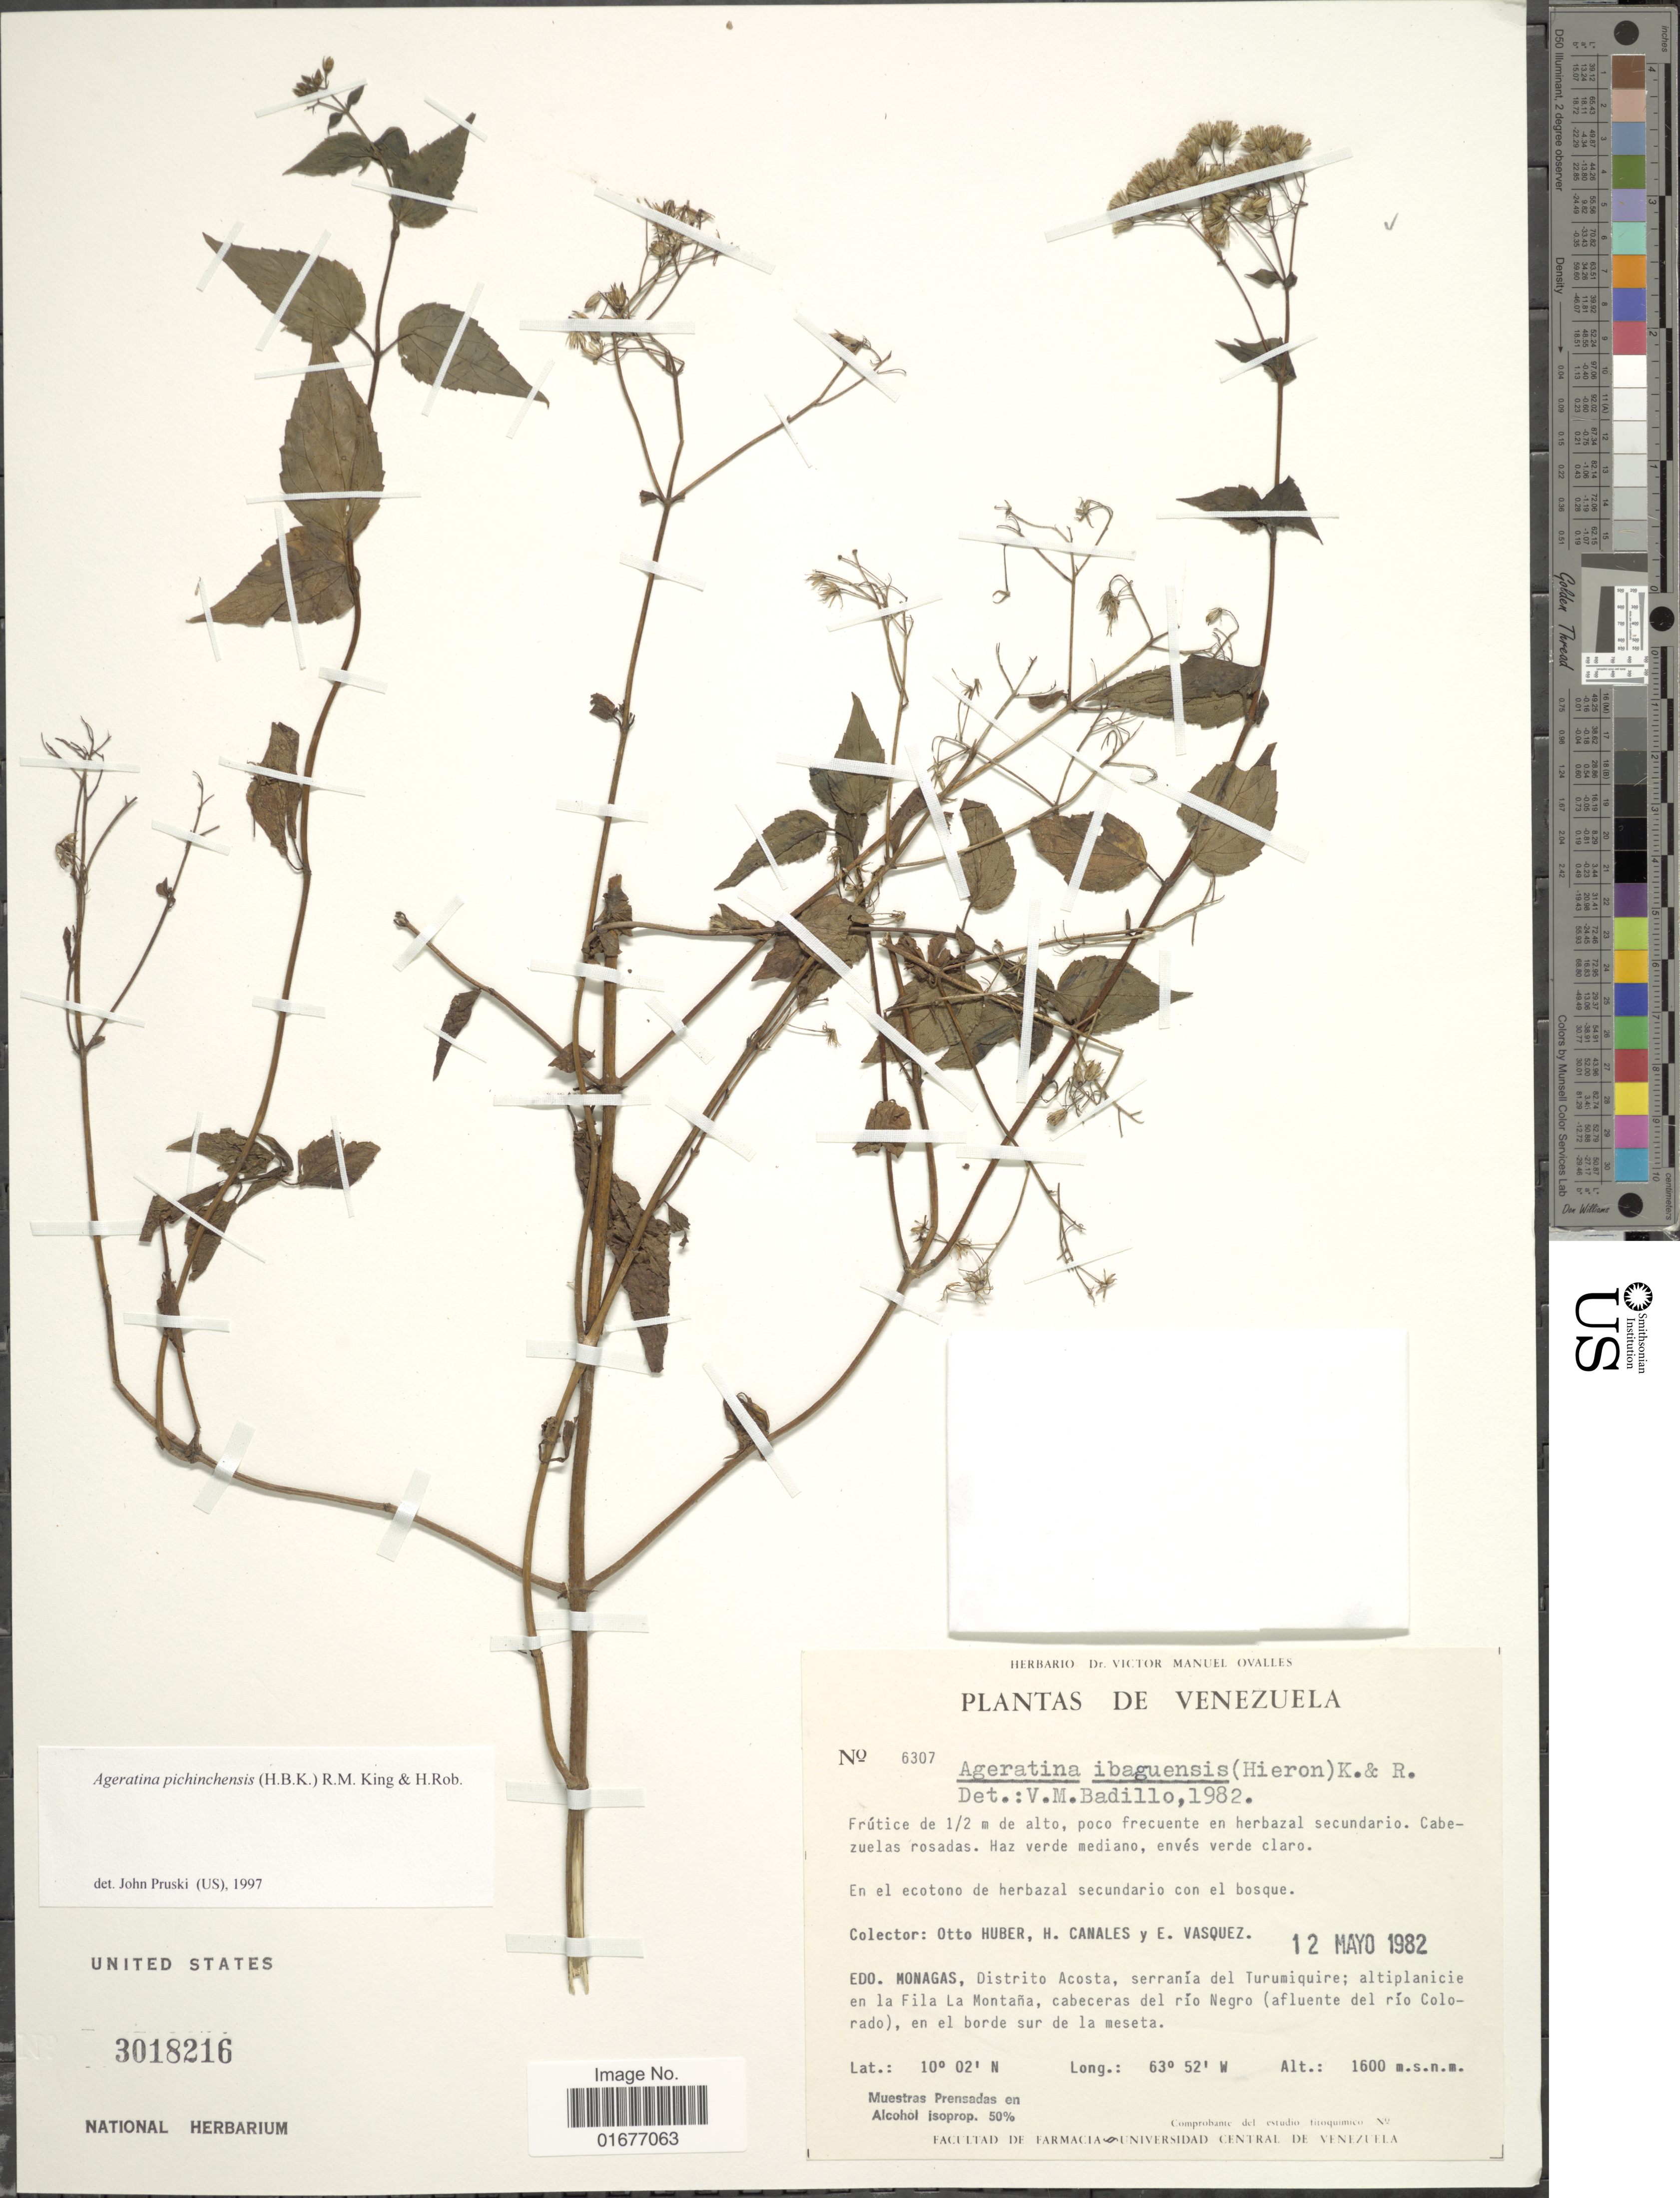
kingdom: Plantae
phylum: Tracheophyta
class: Magnoliopsida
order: Asterales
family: Asteraceae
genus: Ageratina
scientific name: Ageratina pichinchensis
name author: (Kunth) R.M. King & H. Rob.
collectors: O. Huber, H. Canales & E. Vasquez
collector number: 6307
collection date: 1982-05-12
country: Venezuela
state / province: Monagas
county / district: Acosta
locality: Distrito Acosta, serrania del Turmiquire; altiplanicie en la Fila La Montana, cabeceras del rio Negro (afluente del rio Colorado), en el borde sur de la meseta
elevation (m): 1600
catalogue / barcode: US 3018216